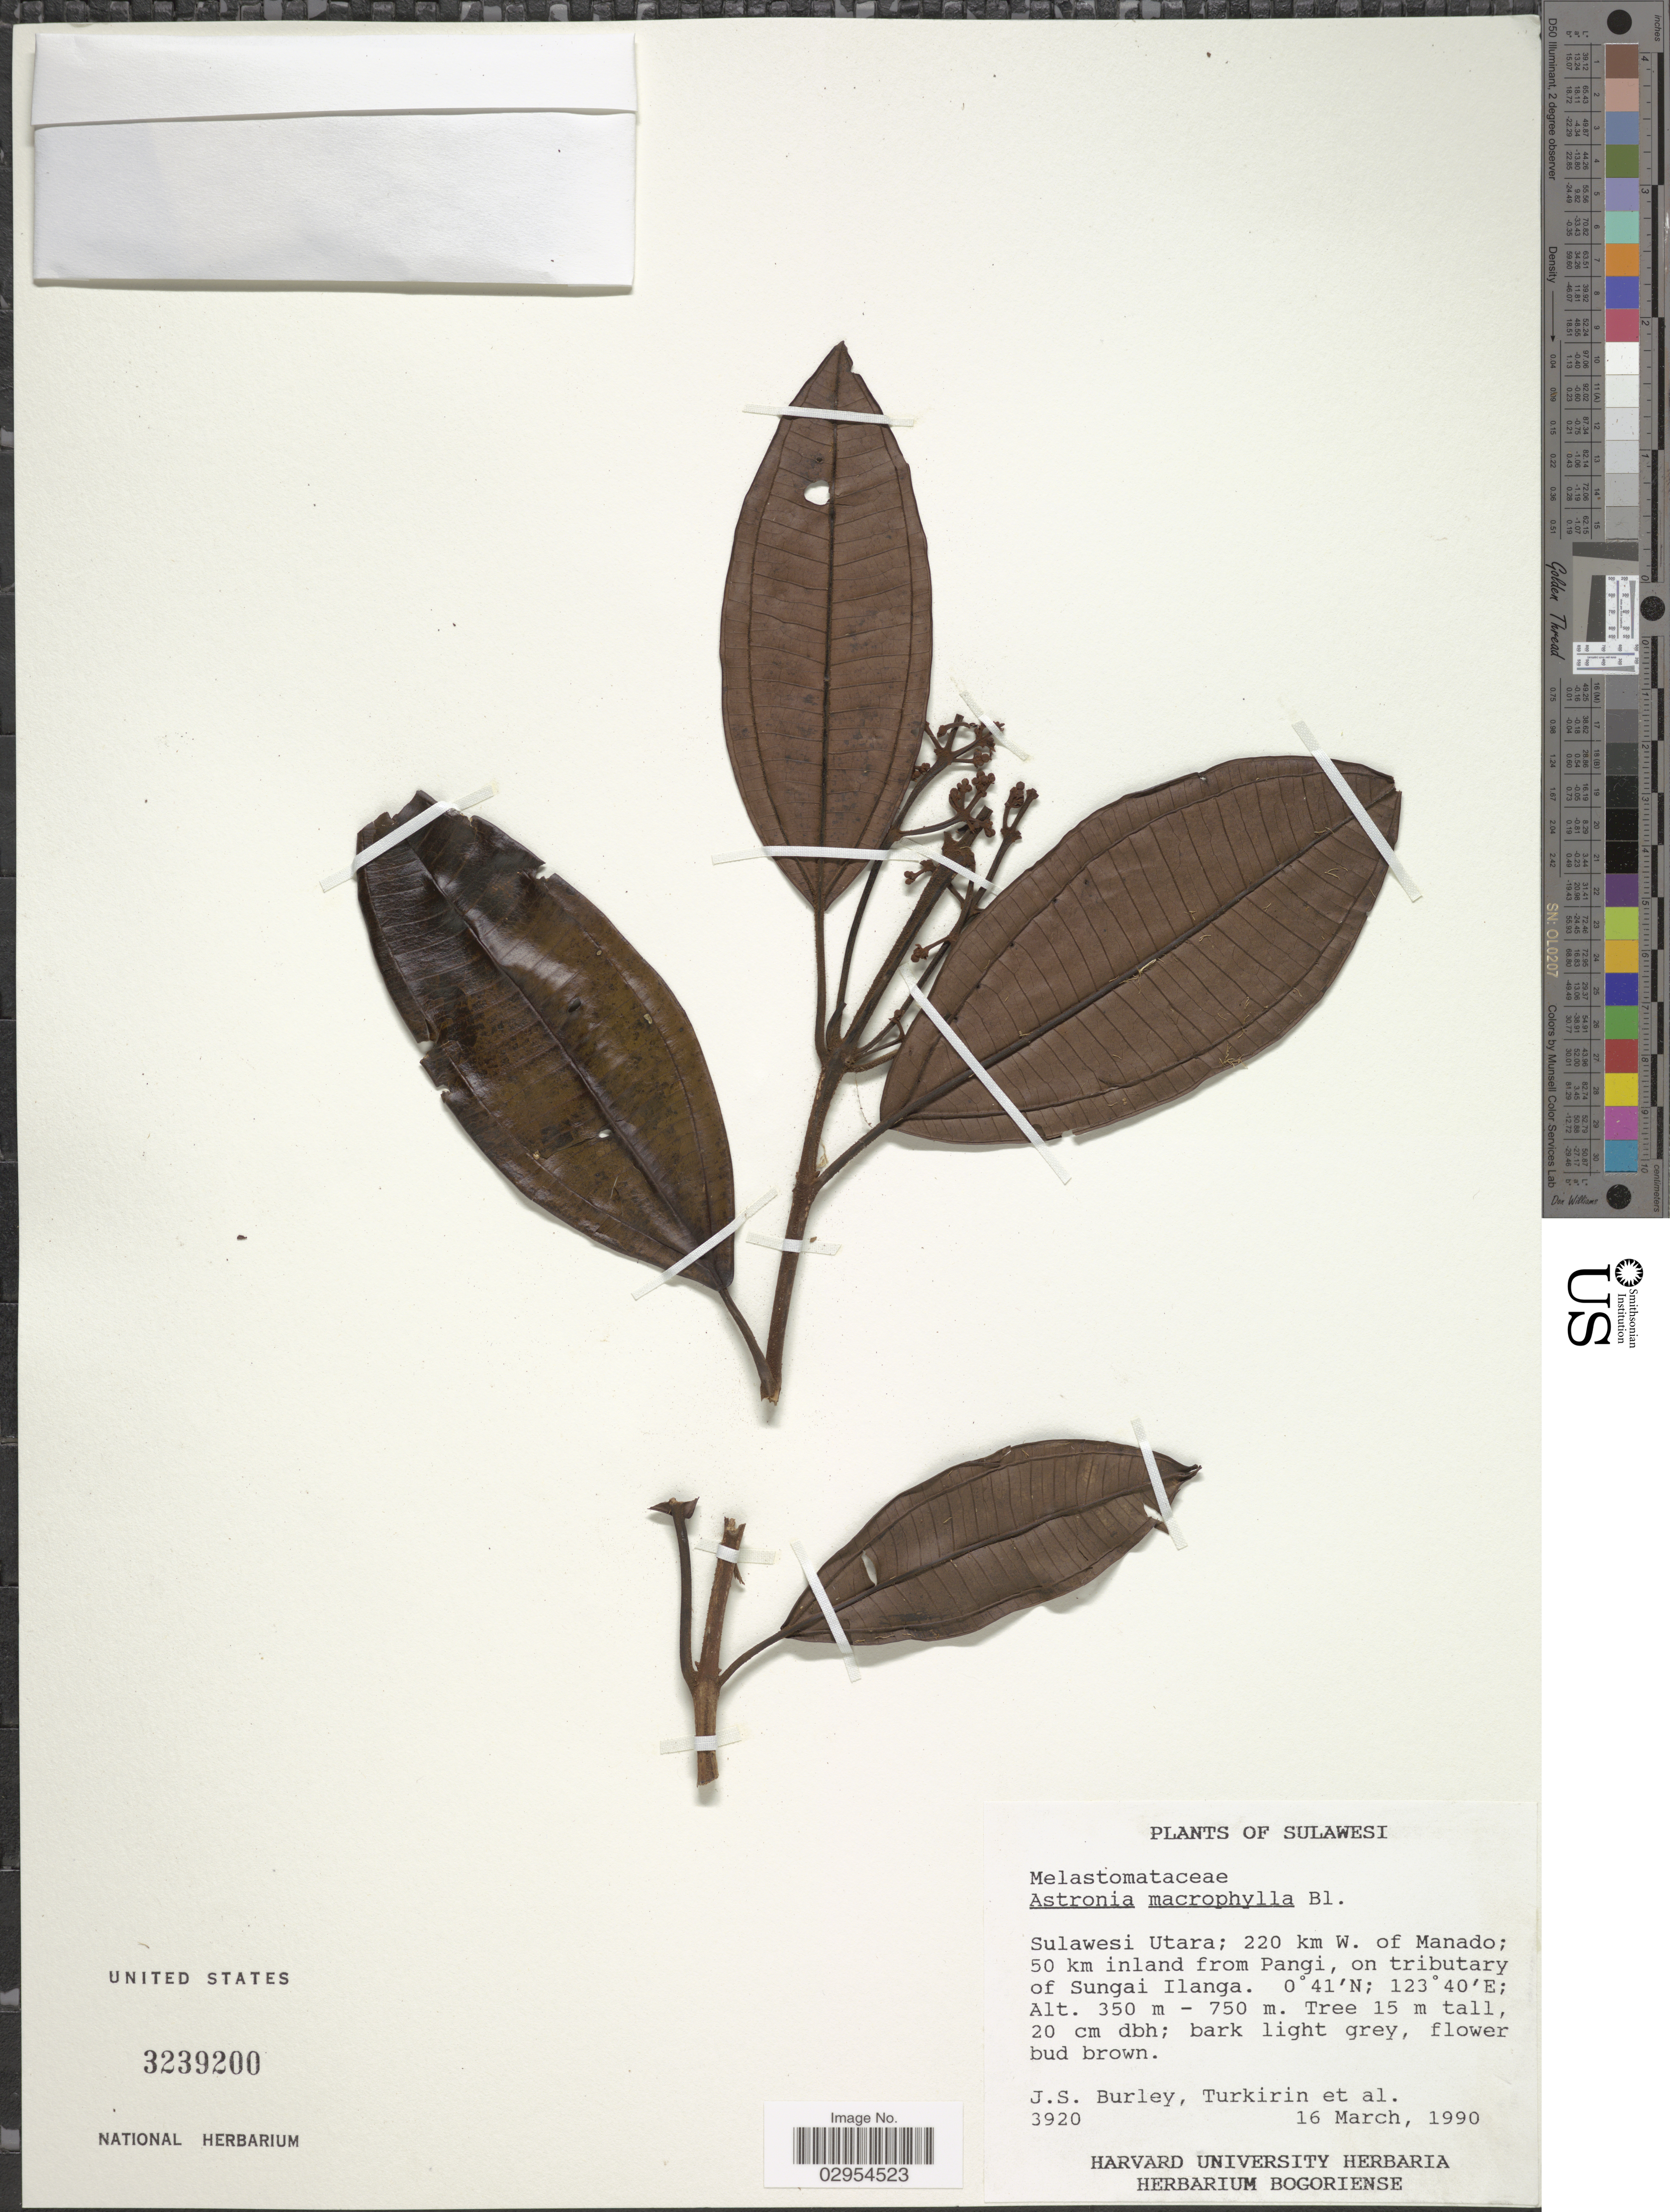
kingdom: Plantae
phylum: Tracheophyta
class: Magnoliopsida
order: Myrtales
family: Melastomataceae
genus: Astronia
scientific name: Astronia macrophylla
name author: Blume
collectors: J. S. Burley, -. Turkirin & et al.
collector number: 3920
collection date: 1990-03-16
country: Indonesia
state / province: Sulawesi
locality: Sulawesi Utara; 220 km W. of Manado; 50 km inland from Pangi, on tributary of Sungai Ilanga.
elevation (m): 350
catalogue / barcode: US 3239200